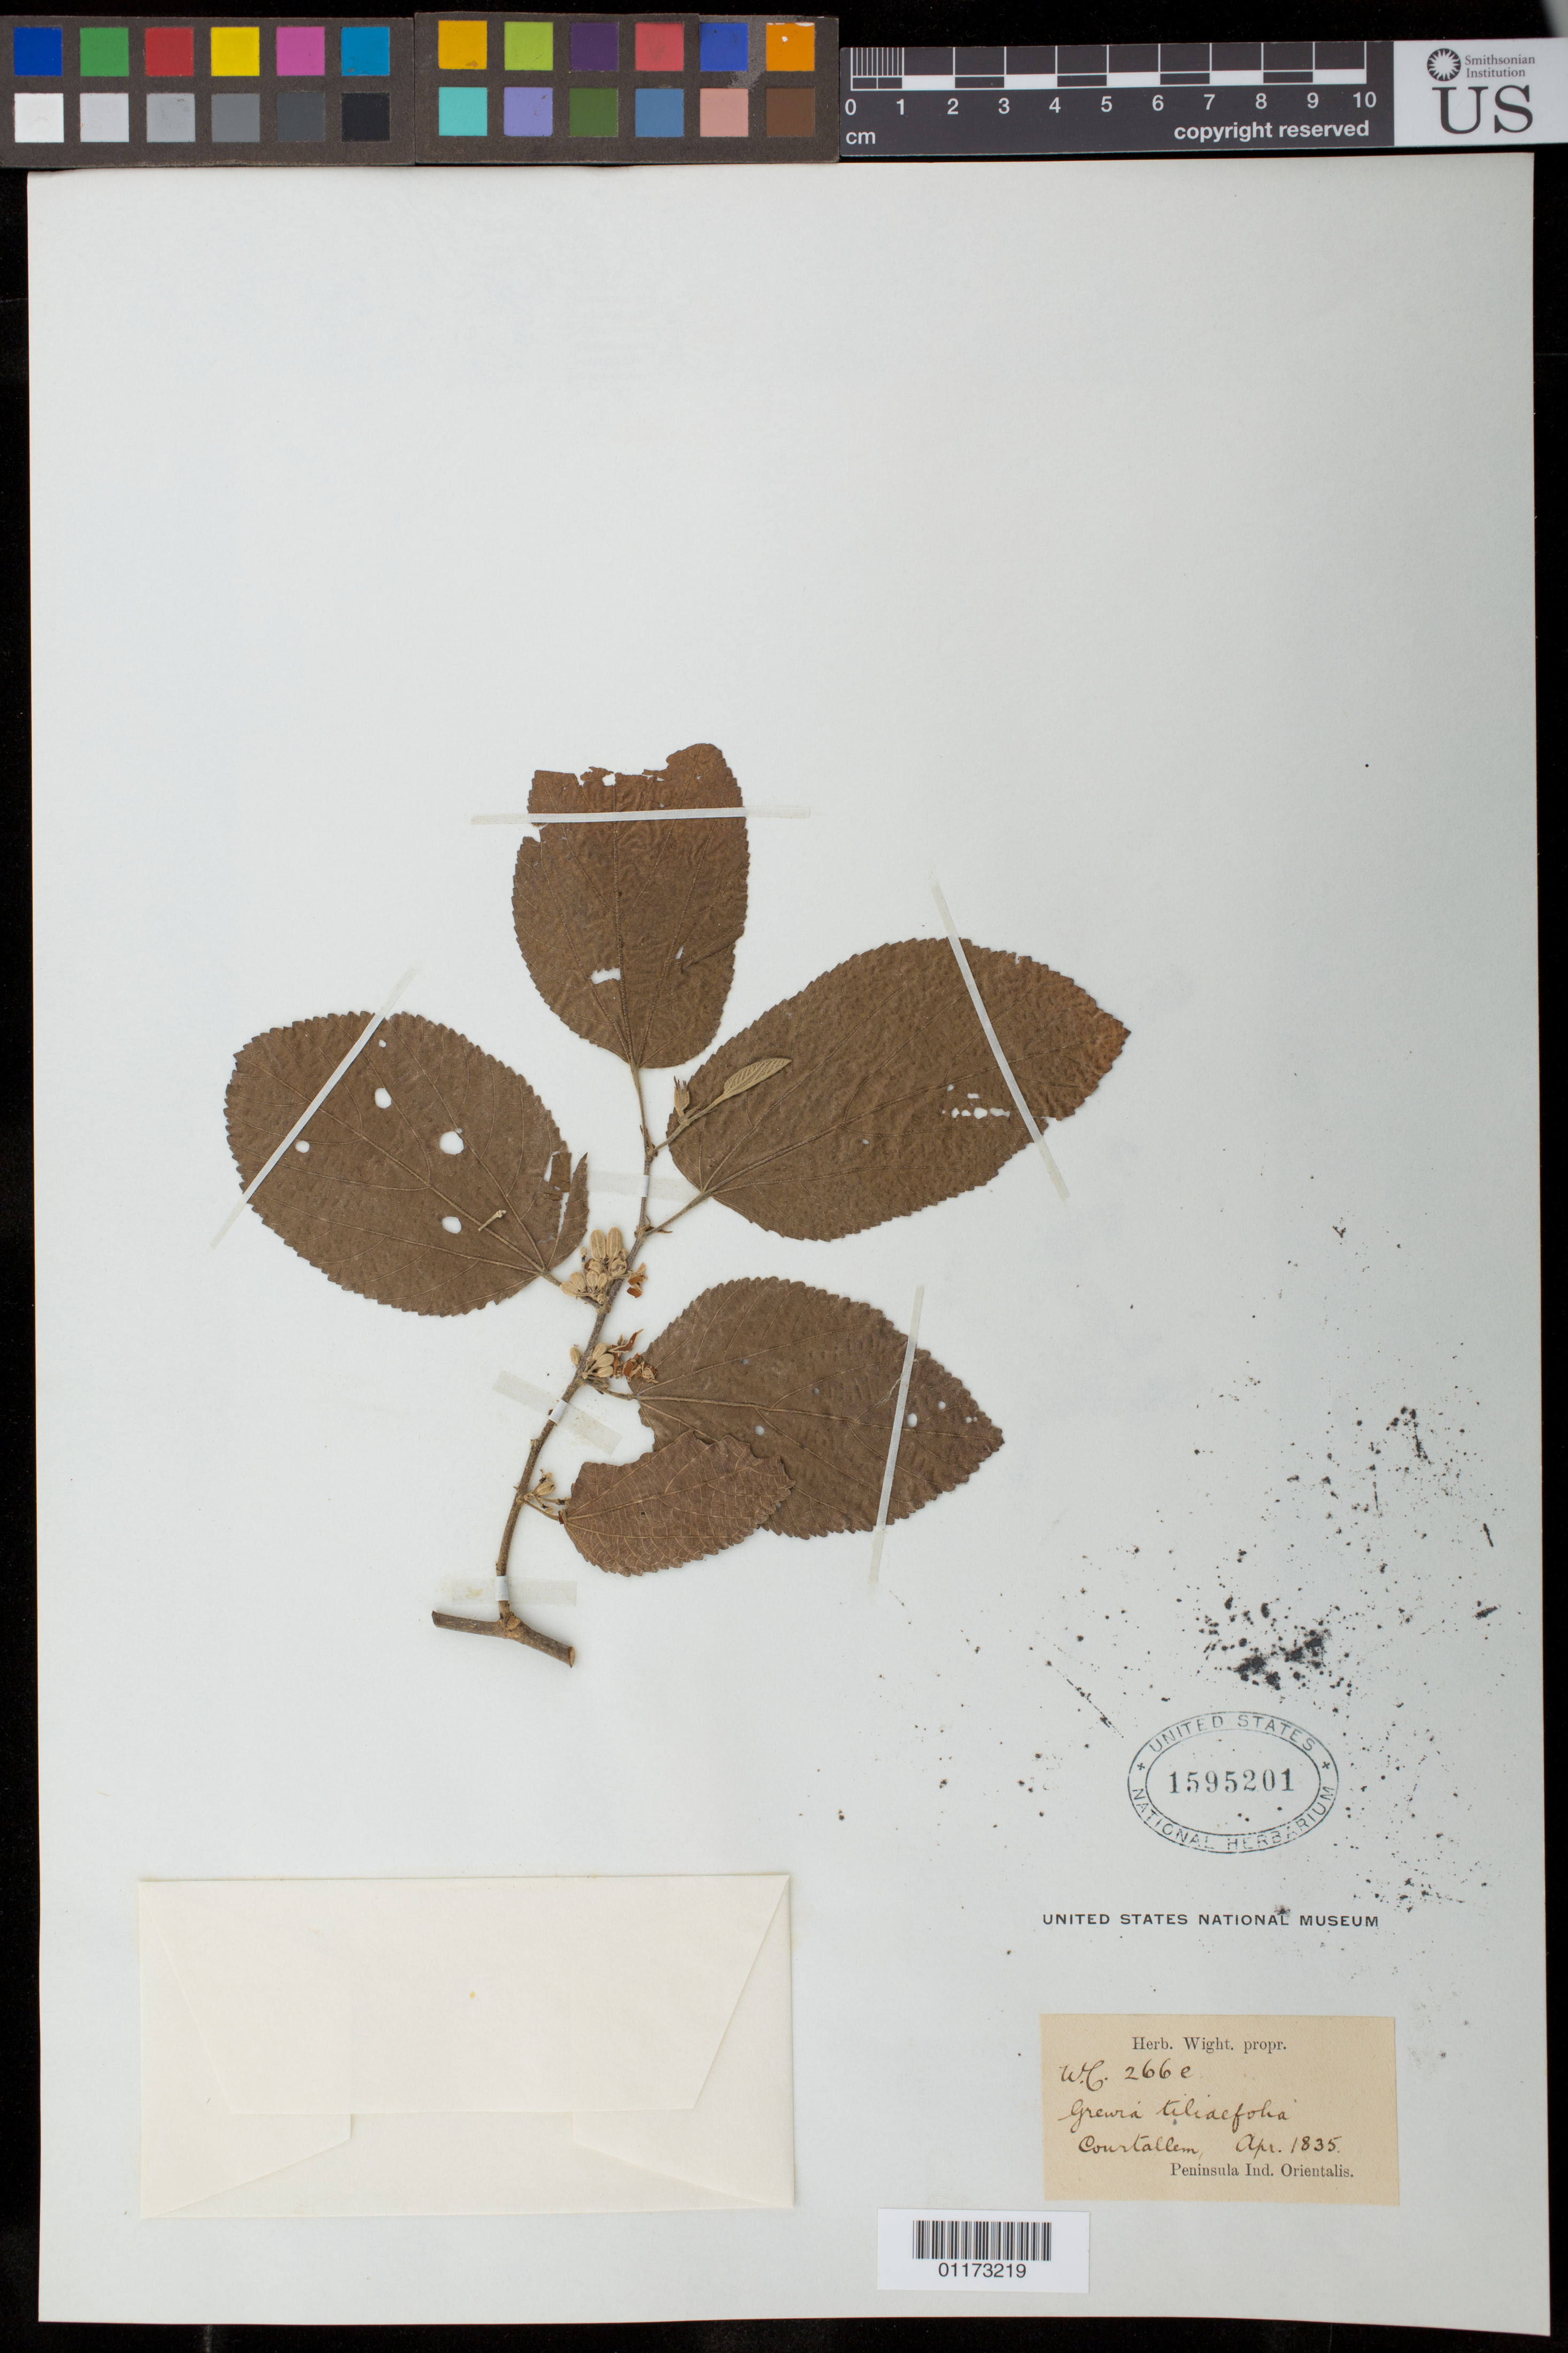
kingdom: Plantae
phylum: Tracheophyta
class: Magnoliopsida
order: Malvales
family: Malvaceae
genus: Grewia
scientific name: Grewia tiliifolia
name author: Vahl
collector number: W.C. 266e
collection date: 1835-04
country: India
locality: Courtallam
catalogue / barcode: US 1595201